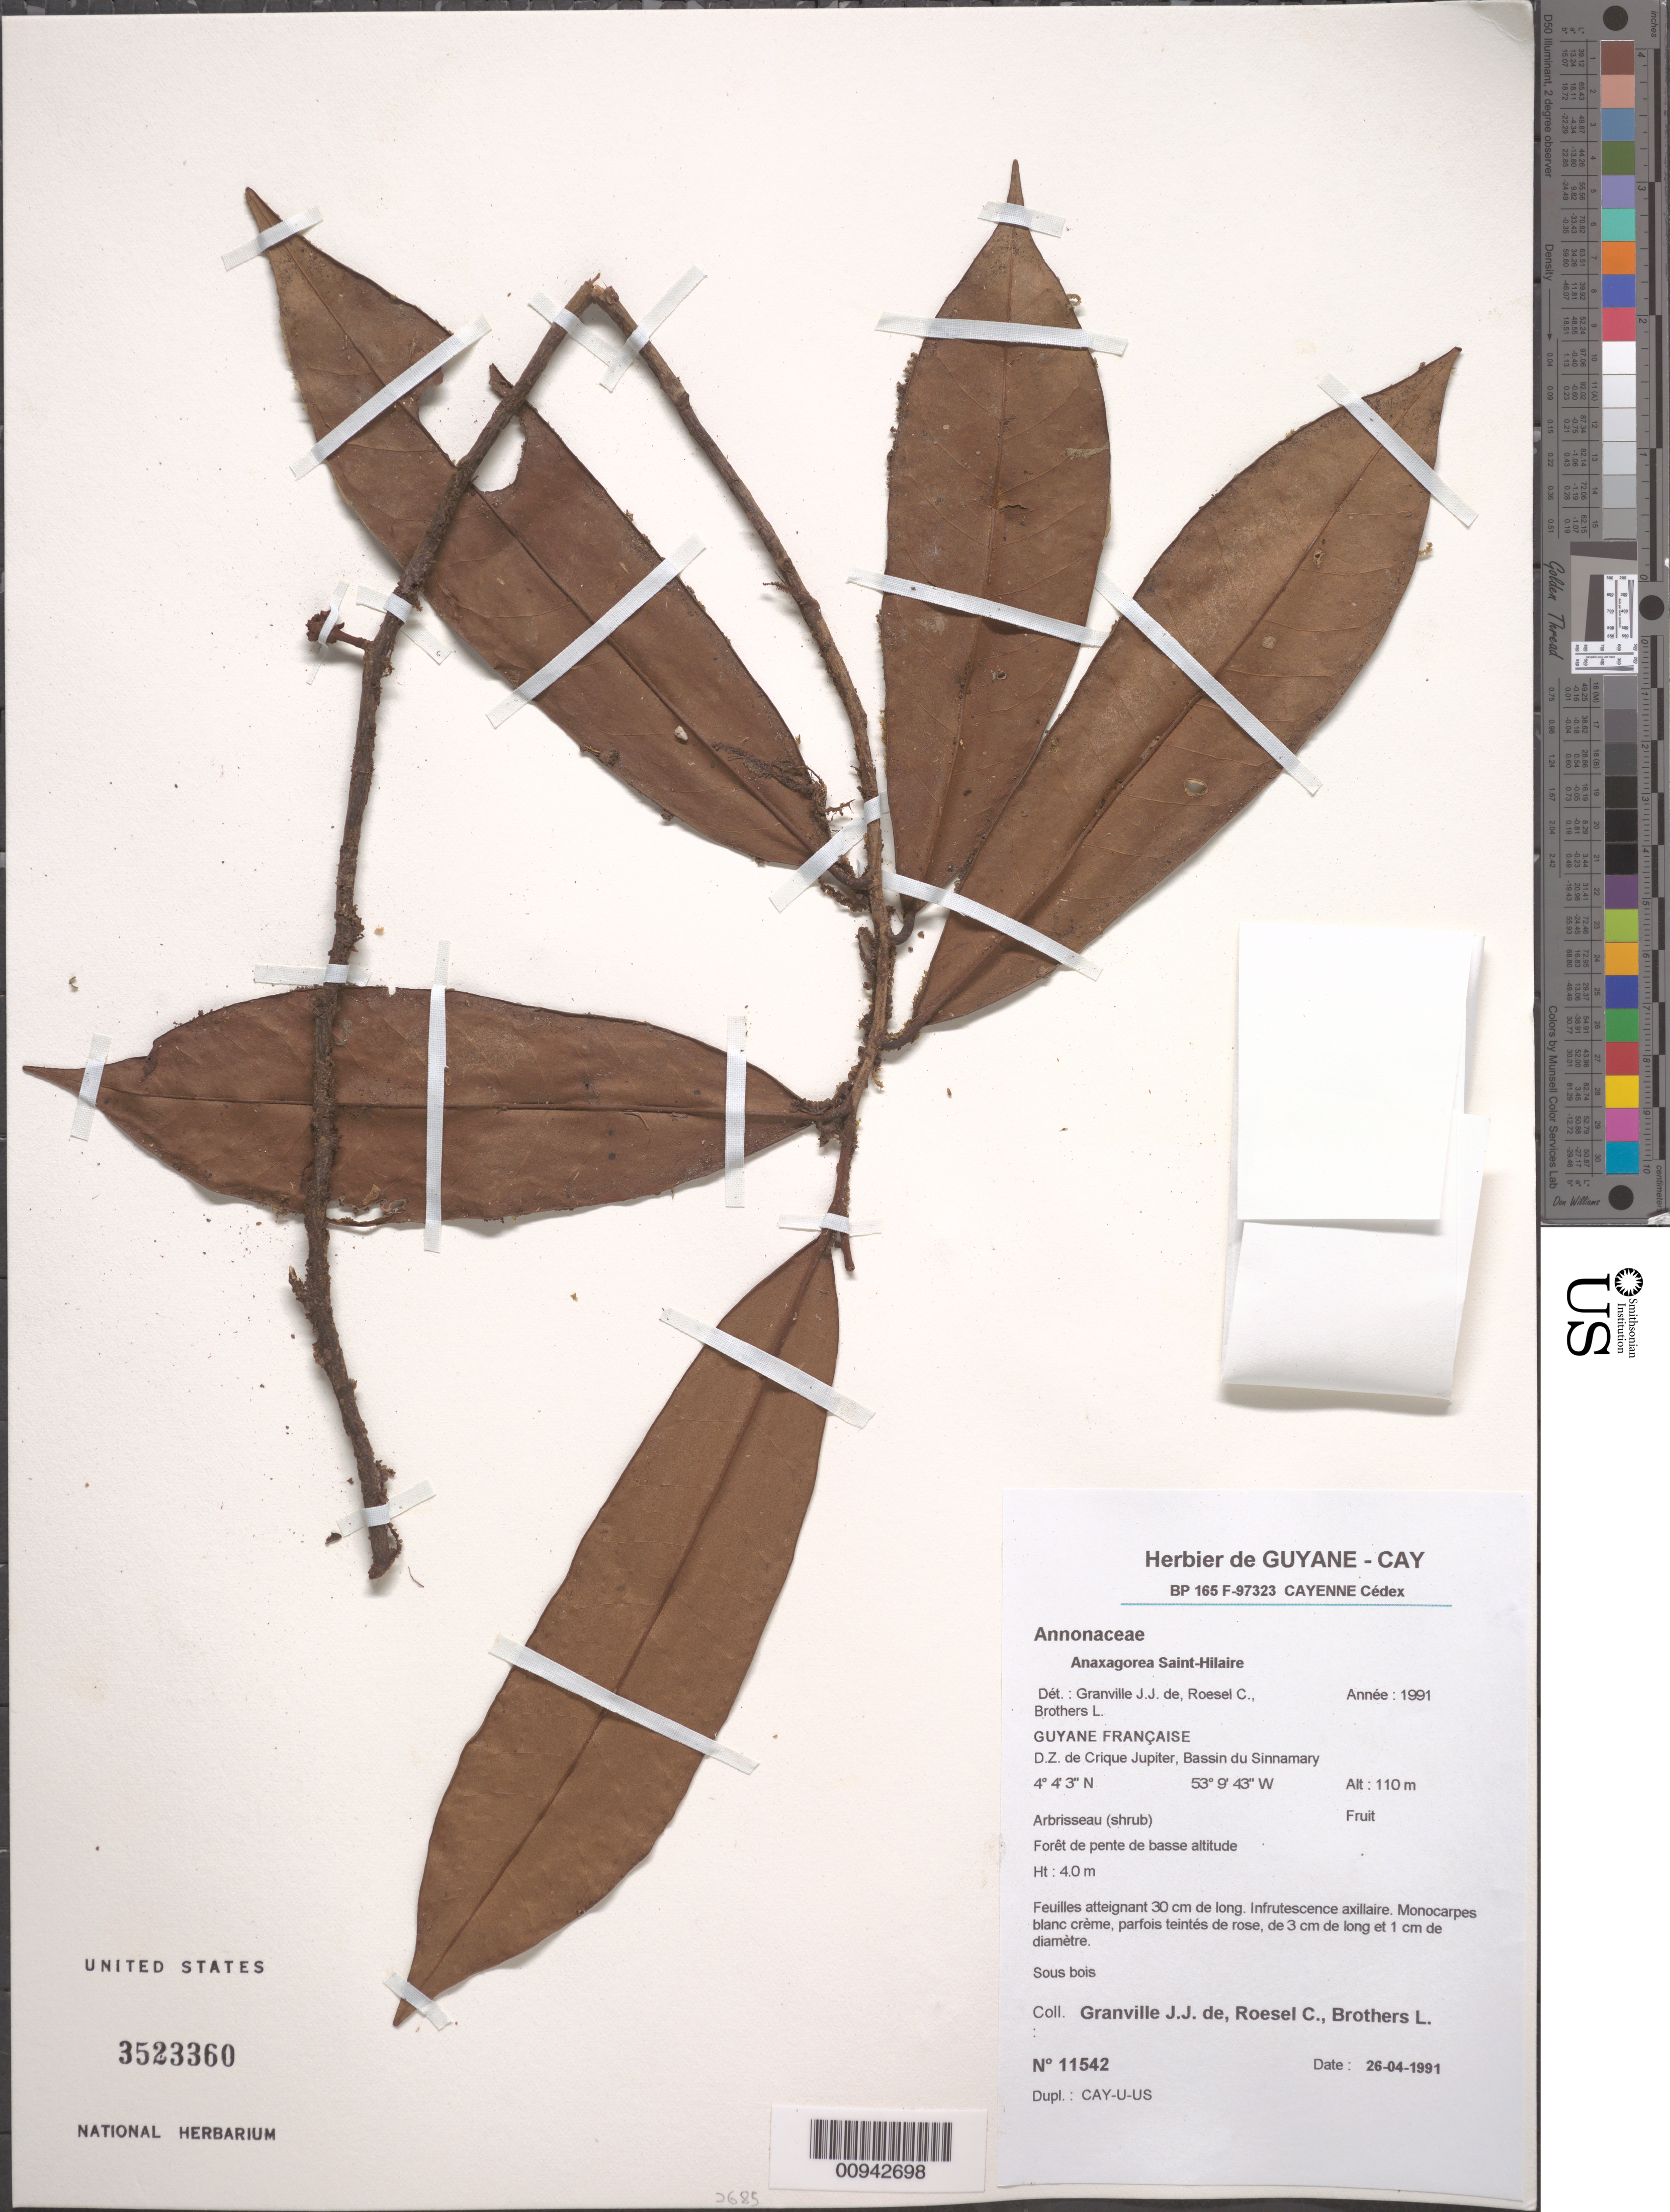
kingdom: Plantae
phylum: Tracheophyta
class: Magnoliopsida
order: Magnoliales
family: Annonaceae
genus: Anaxagorea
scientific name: Anaxagorea sp.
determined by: Granville, J. J.; Roesel, C. S.; Brothers, Leslie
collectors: J.-J. de Granville, C. S. Roesel & L. Brothers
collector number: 11542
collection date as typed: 26-Apr-91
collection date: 1991-04-26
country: French Guiana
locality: D.Z. de Crique Jupiter, Bassin du Sinnamary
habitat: Foret de pente de basse altitude. Sous bois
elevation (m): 110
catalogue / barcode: US 3523360